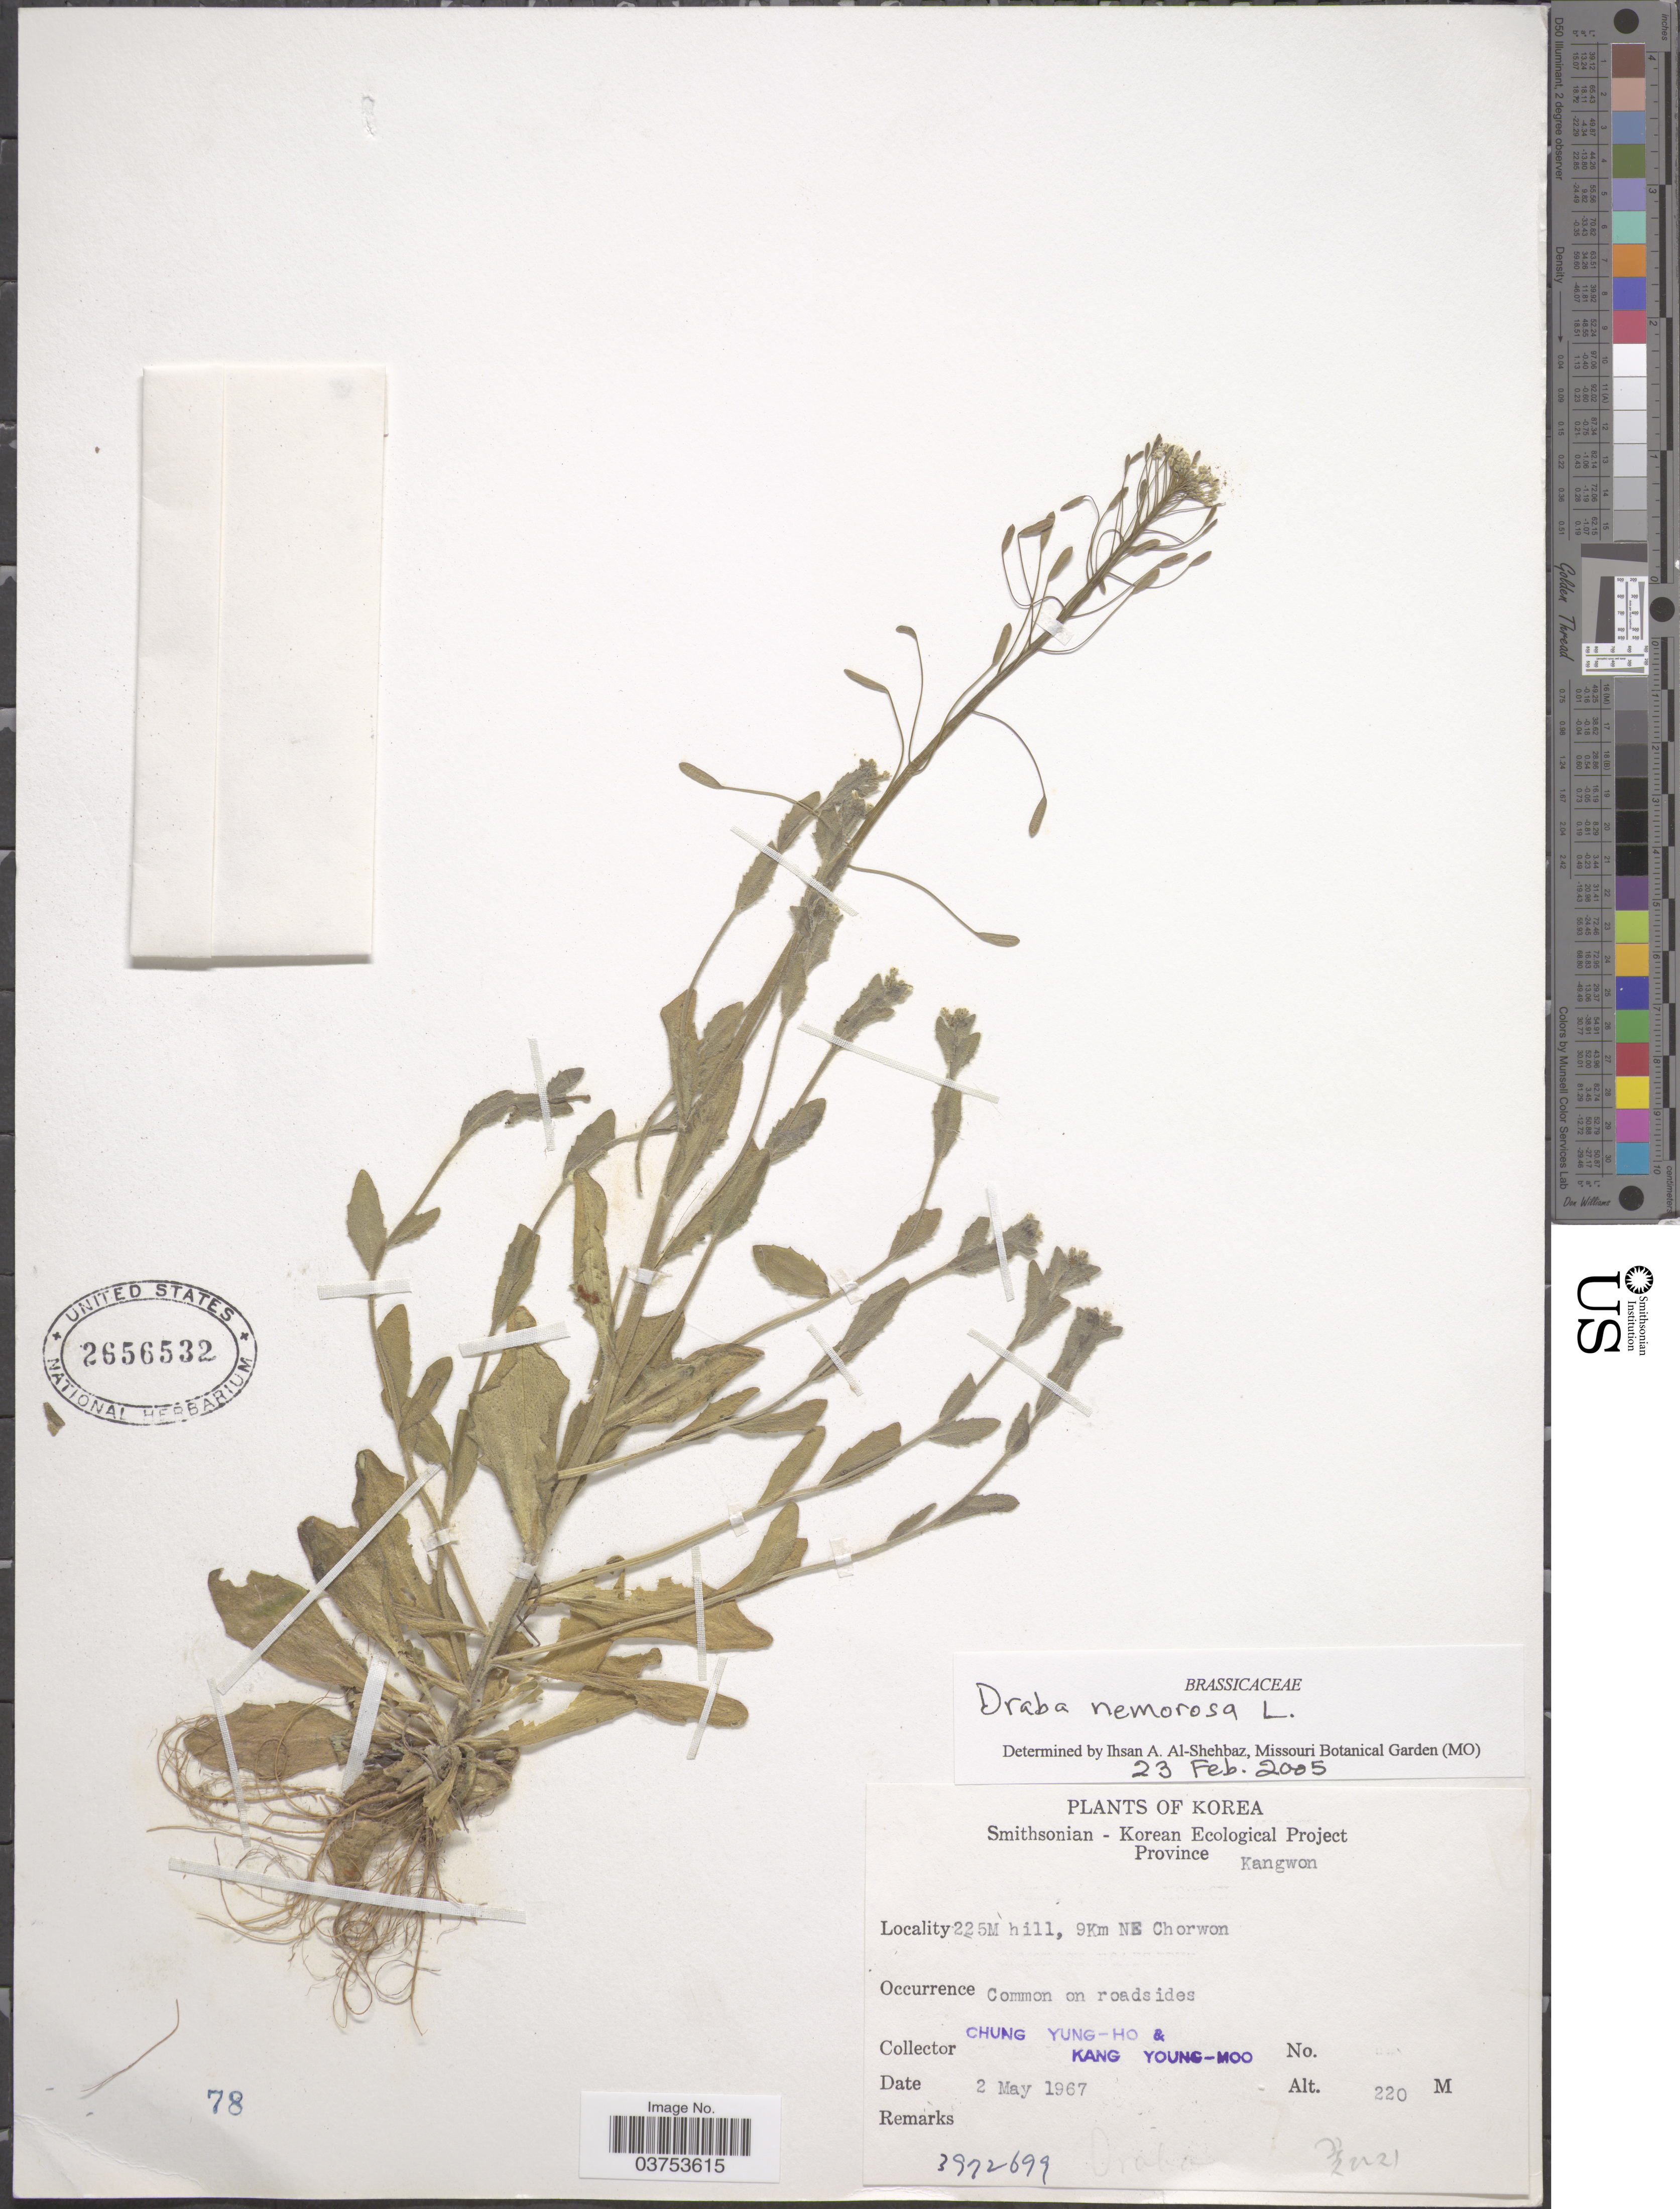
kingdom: Plantae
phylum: Tracheophyta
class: Magnoliopsida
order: Brassicales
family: Brassicaceae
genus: Draba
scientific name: Draba nemorosa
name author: L.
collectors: C. Yung-Ho & K. Young-Moo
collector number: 3972699*?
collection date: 1967-05-02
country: South Korea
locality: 225M hill, 9Km NE Chorwon.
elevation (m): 220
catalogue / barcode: US 2656532